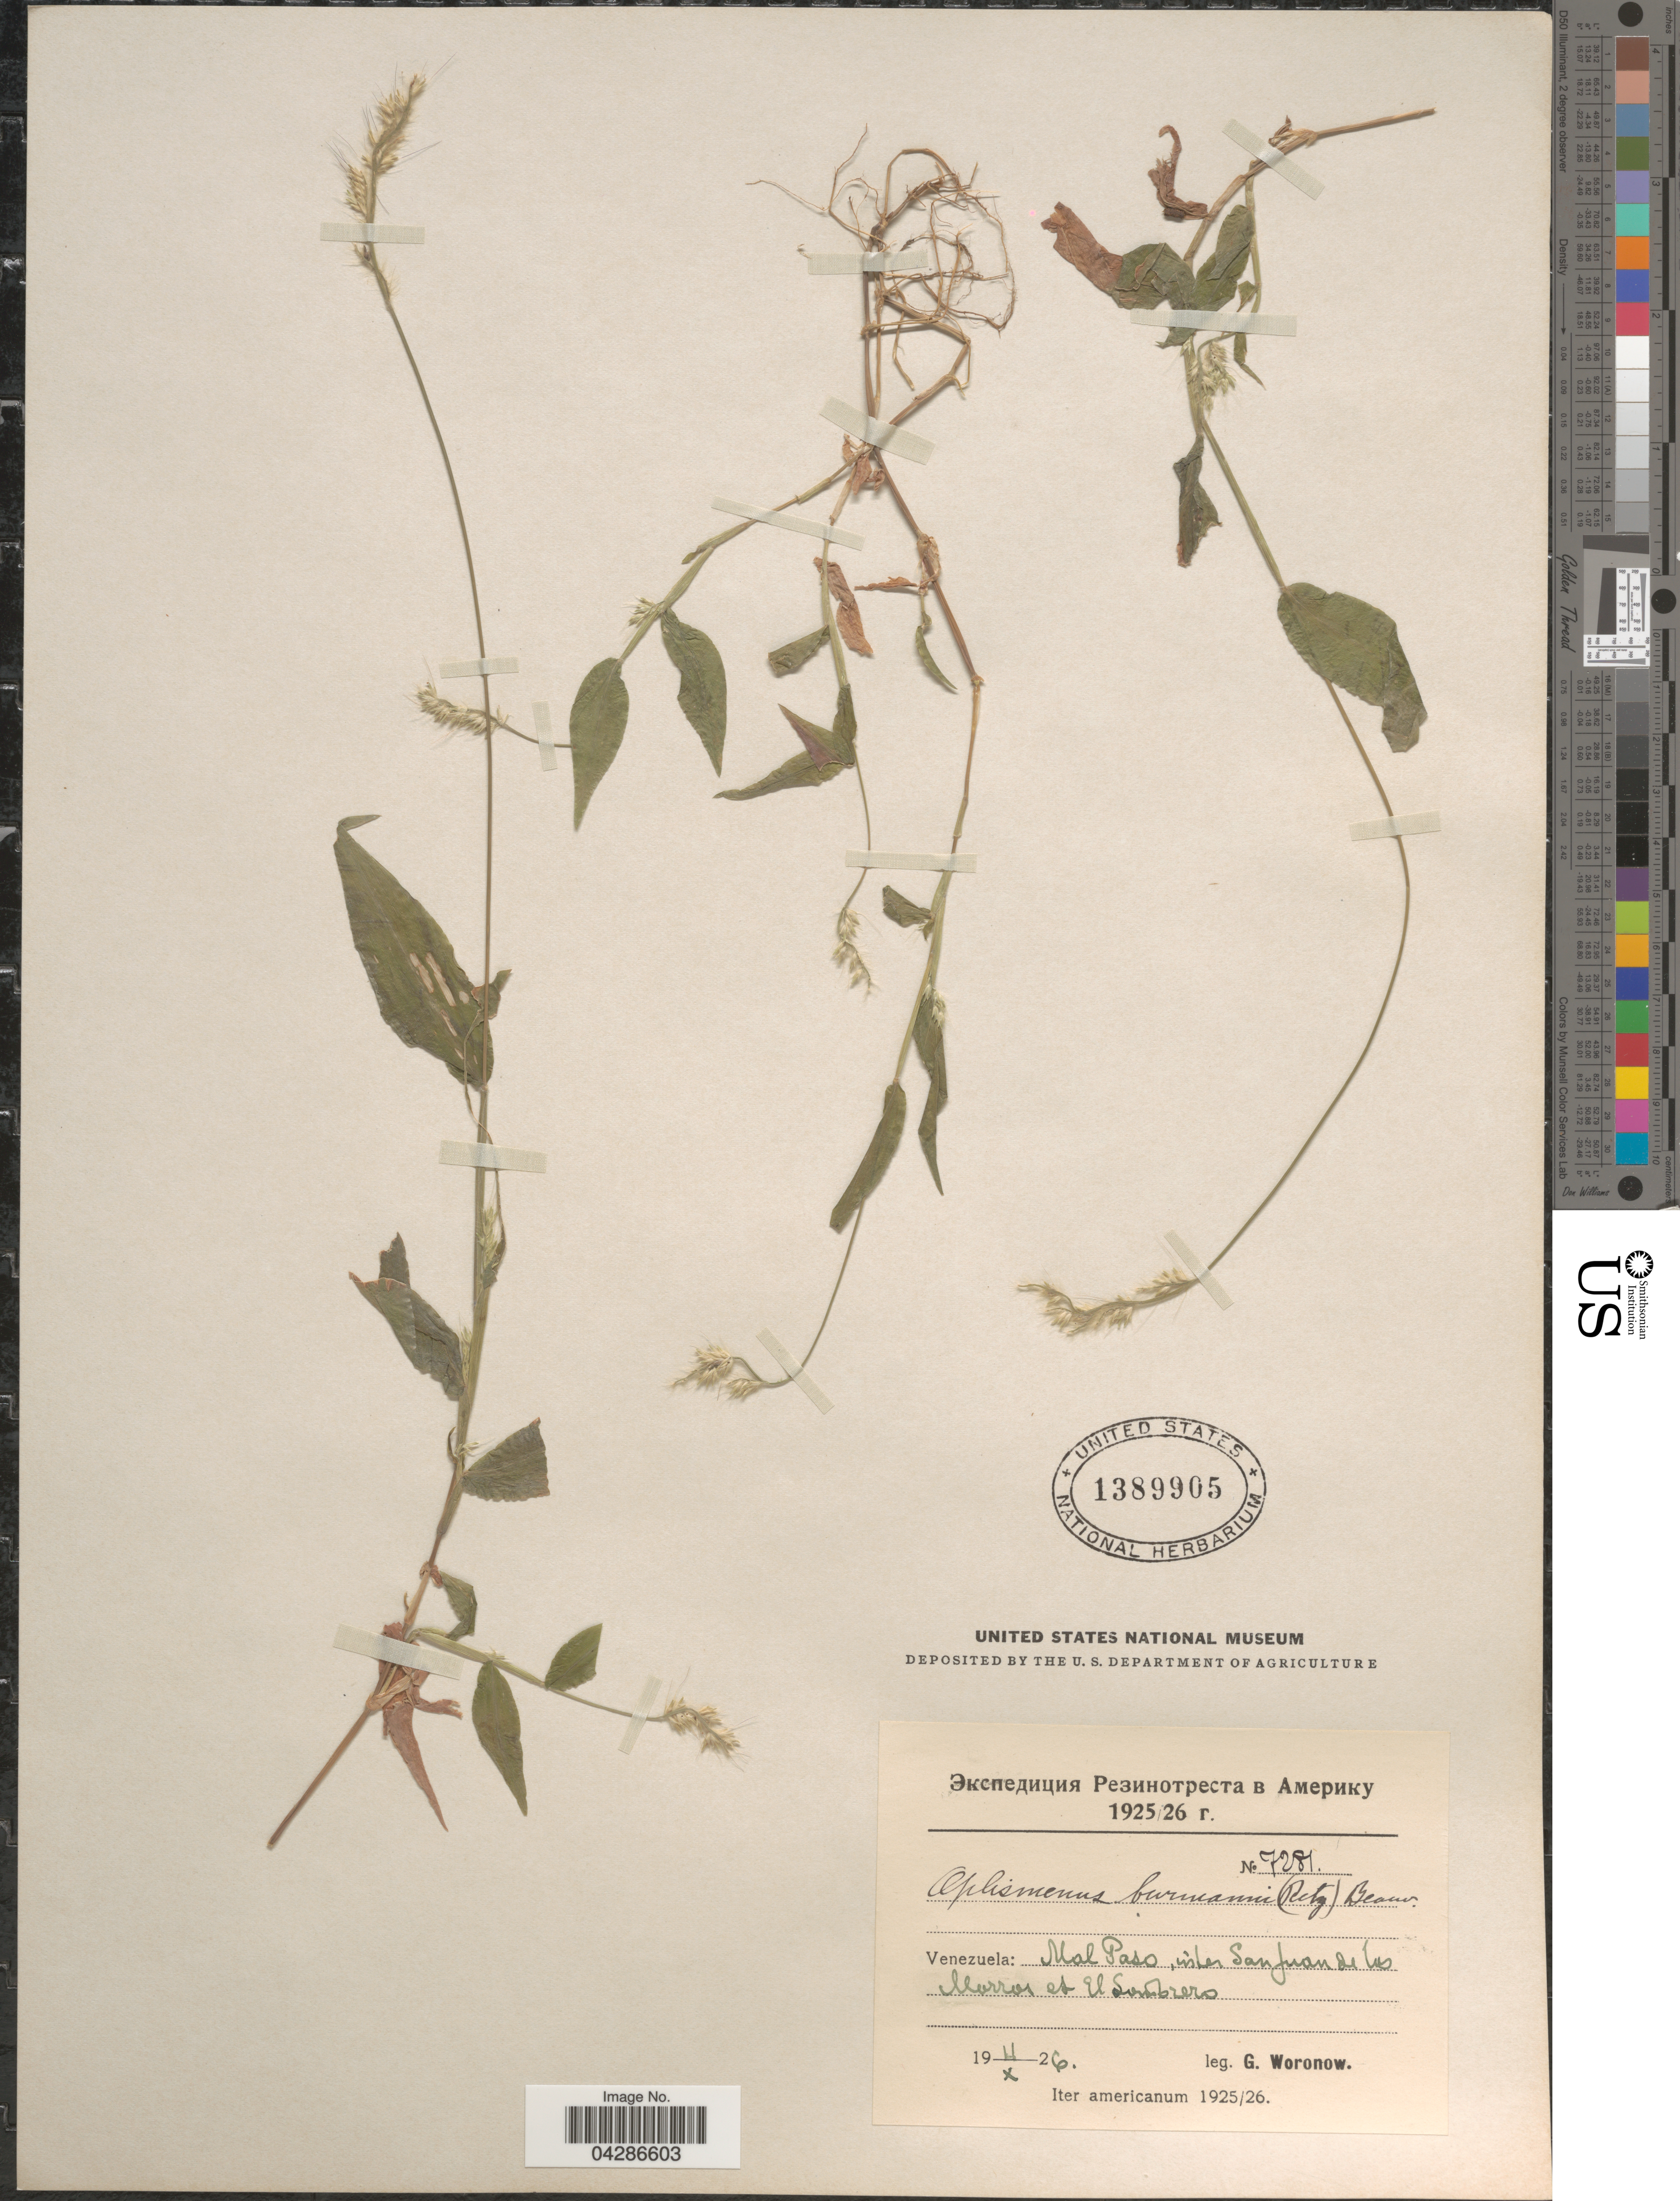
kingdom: Plantae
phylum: Tracheophyta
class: Liliopsida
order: Poales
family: Poaceae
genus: Oplismenus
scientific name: Oplismenus burmannii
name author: (Retz.) P. Beauv.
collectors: G. Woronow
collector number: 7281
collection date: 1926-10-04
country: Venezuela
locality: Mal Paso, inter San Juan de las Morros et El Sombrero. Iter americanum 1925/26.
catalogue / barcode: US 1389905